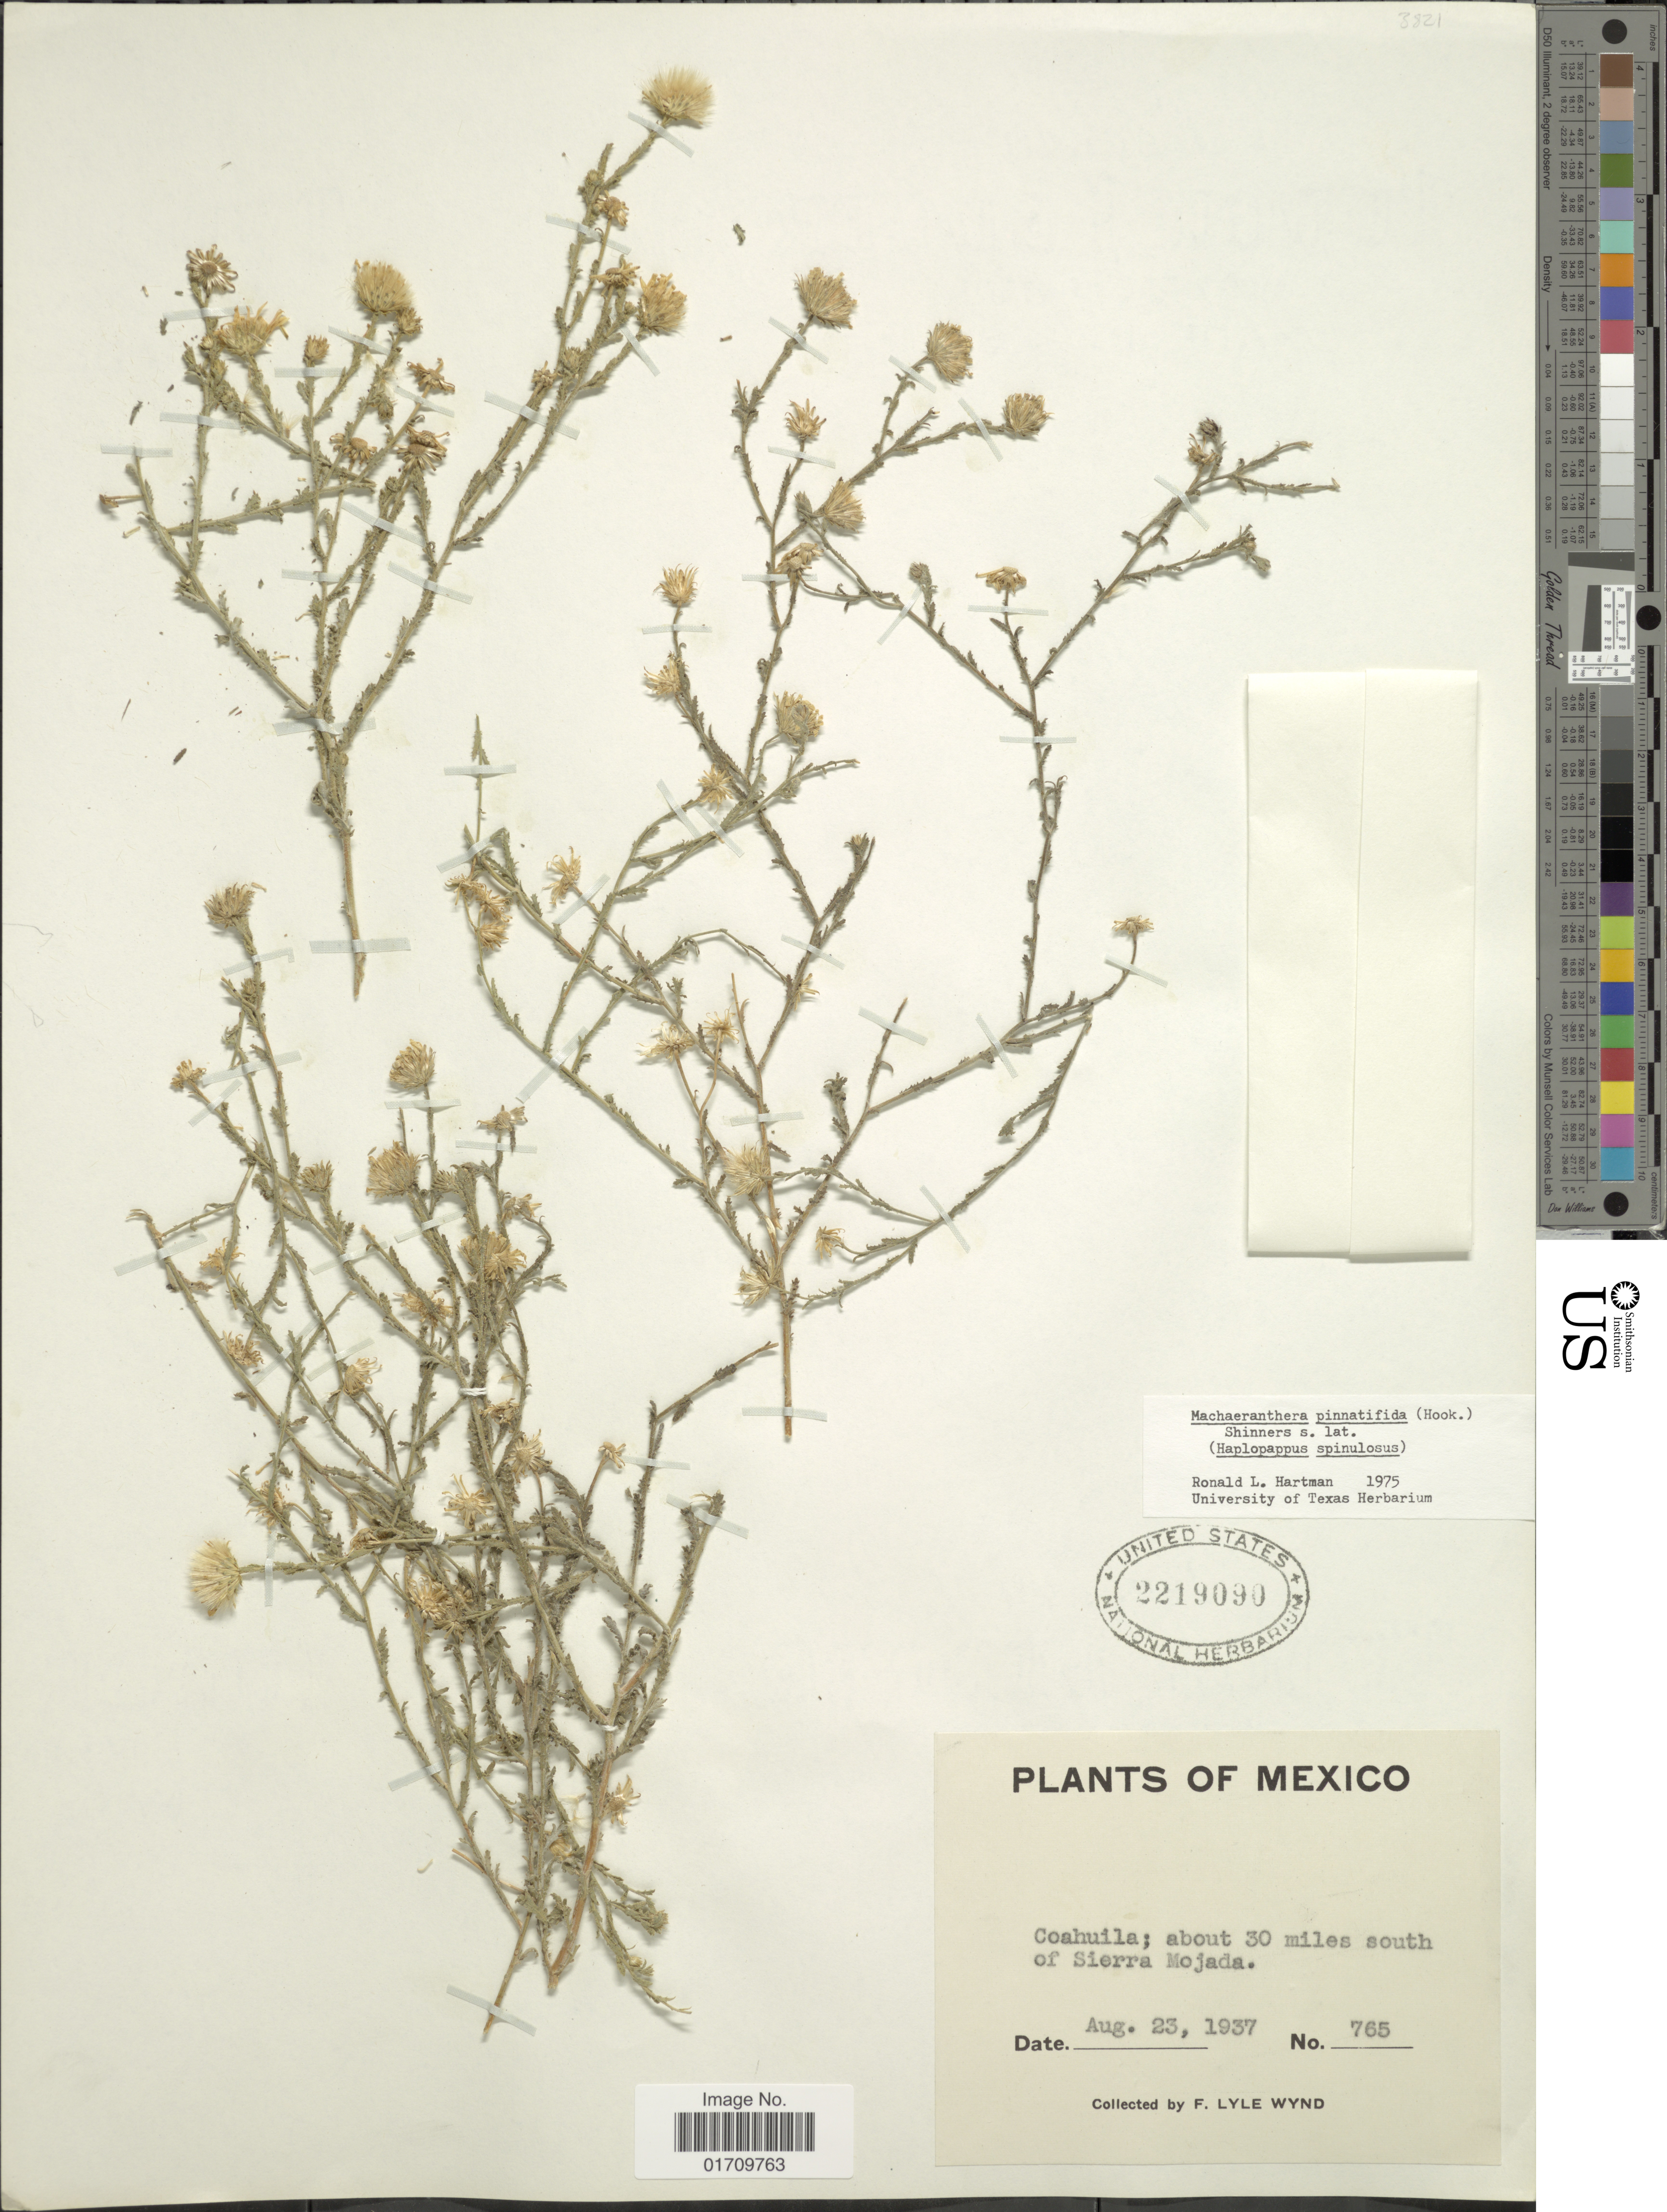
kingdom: Plantae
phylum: Tracheophyta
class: Magnoliopsida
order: Asterales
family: Asteraceae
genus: Machaeranthera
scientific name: Machaeranthera pinnatifida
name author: (Hook.) Shinners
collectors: F. L. Wynd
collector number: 765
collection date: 1937-08-23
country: Mexico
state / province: Coahuila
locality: About 30 miles south of Sierra Mojada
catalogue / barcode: US 2219090